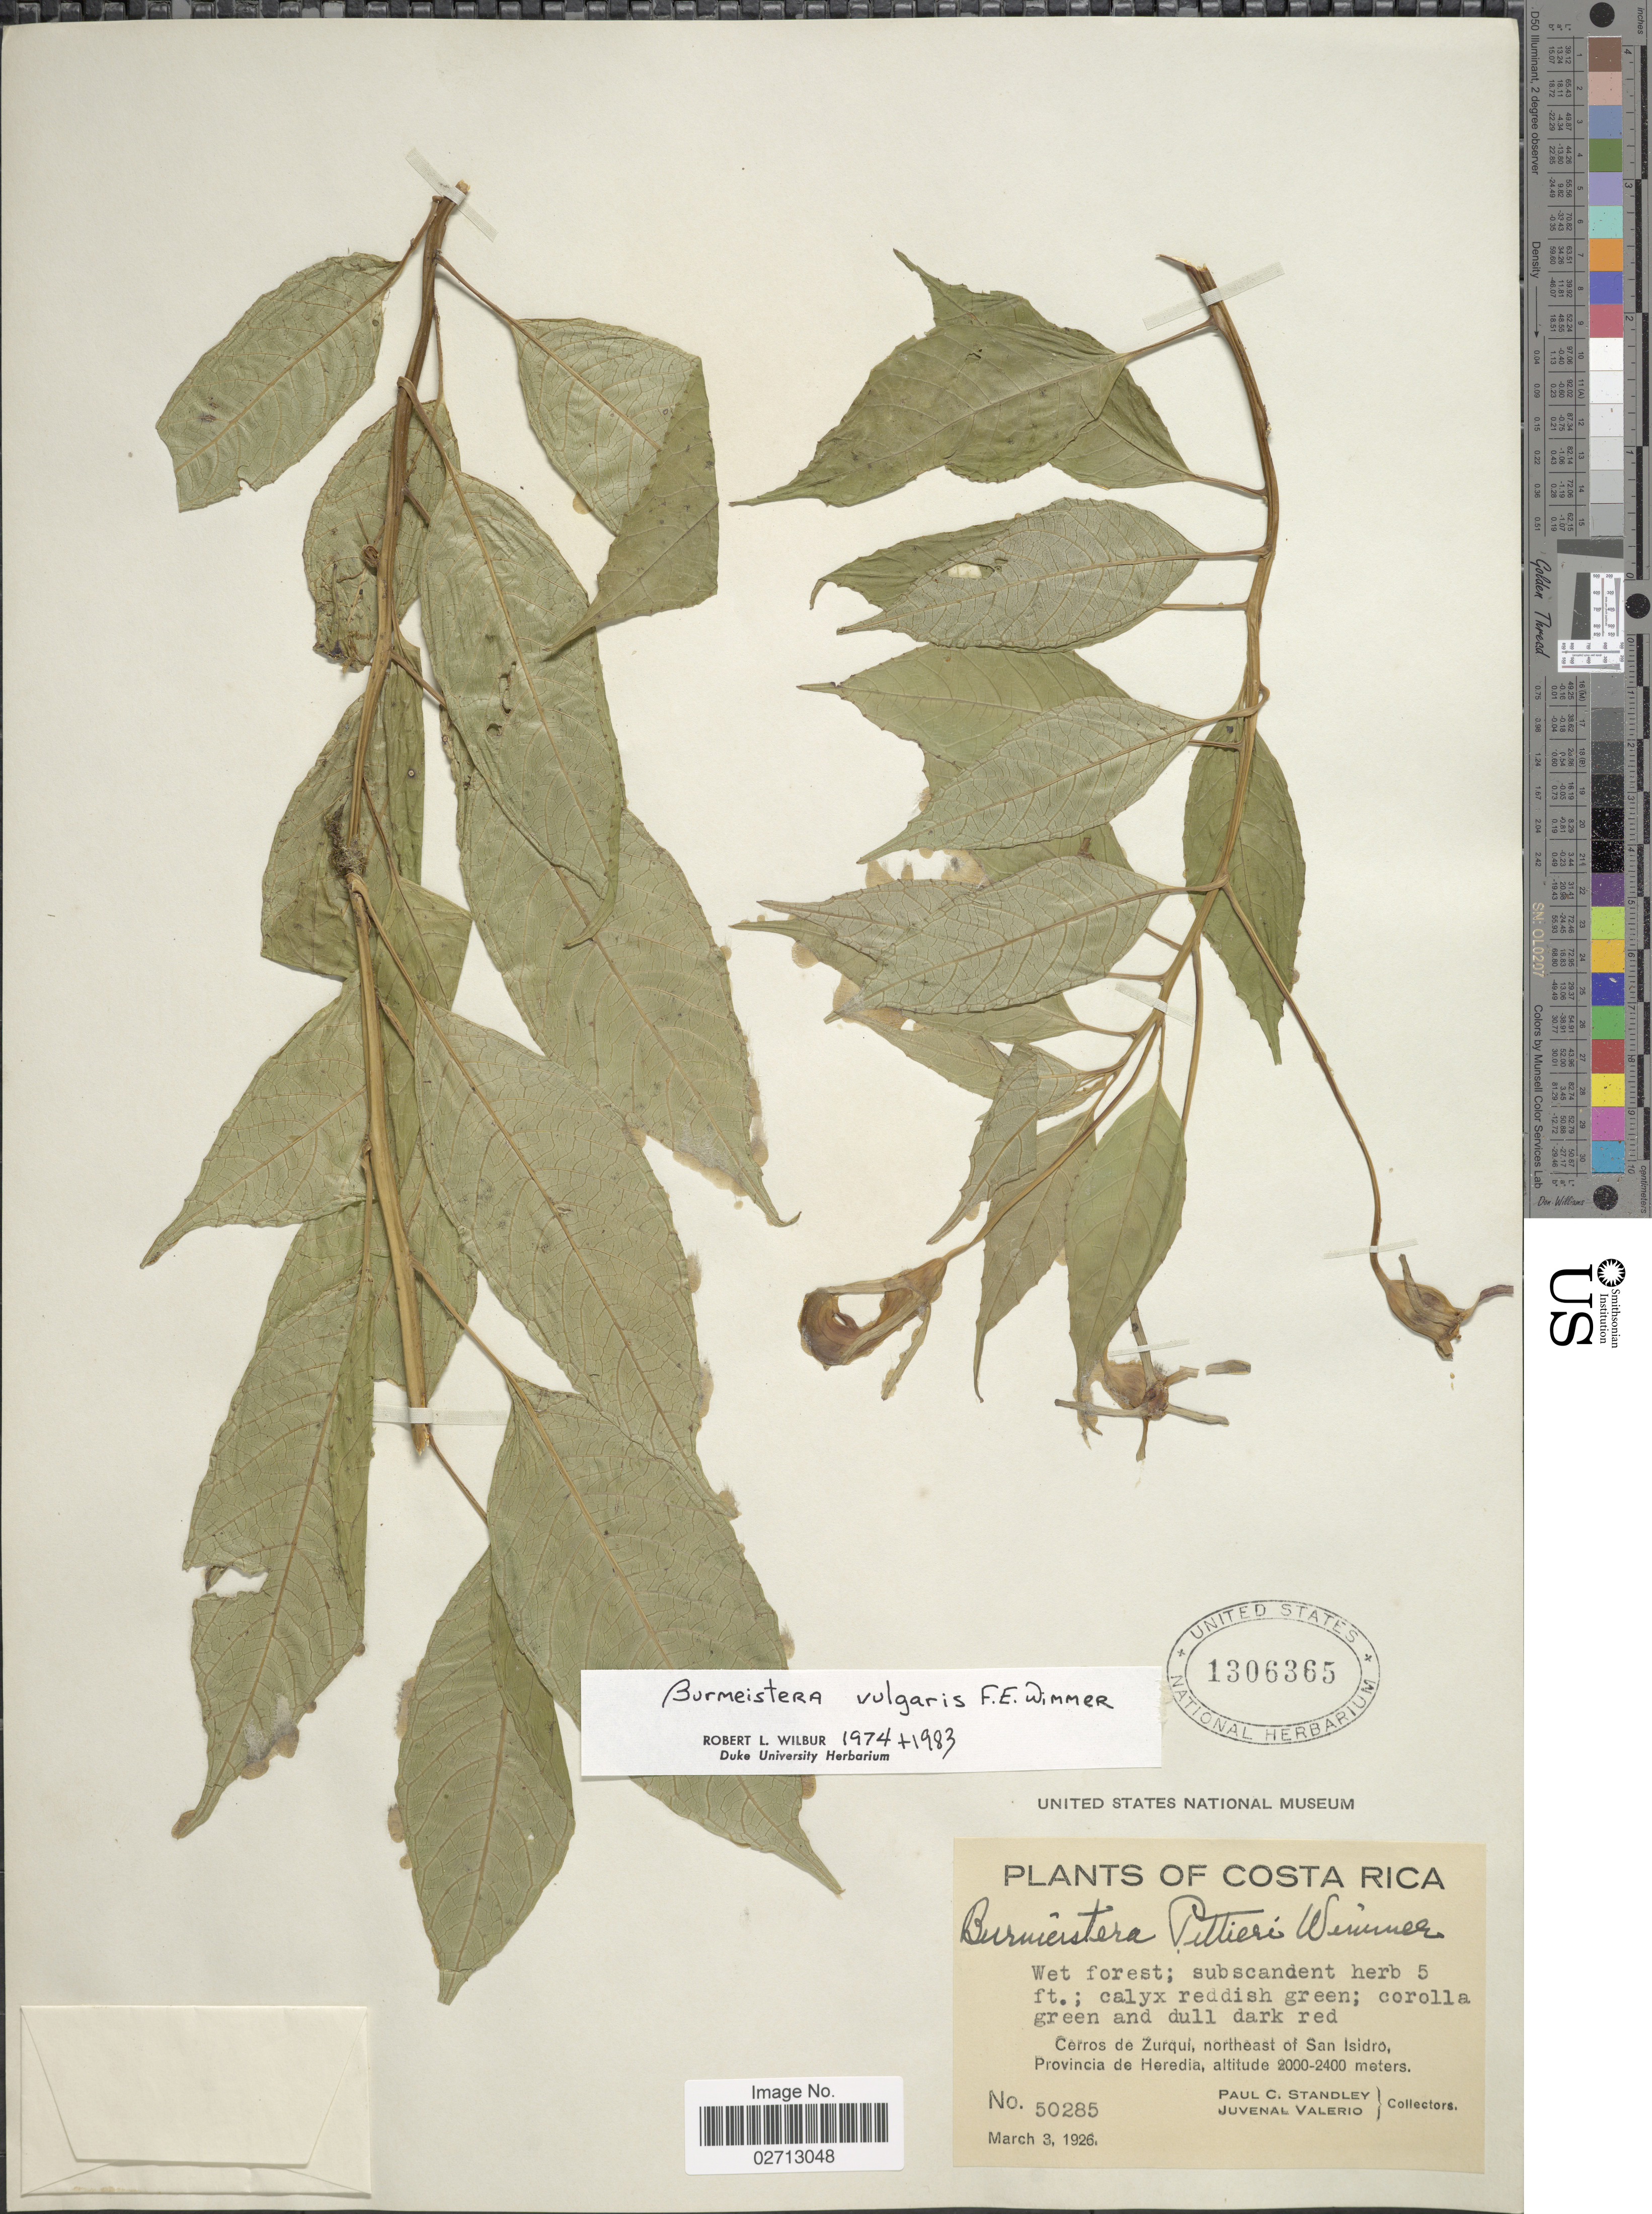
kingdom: Plantae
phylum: Tracheophyta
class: Magnoliopsida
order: Asterales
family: Campanulaceae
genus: Burmeistera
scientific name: Burmeistera vulgaris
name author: E. Wimm.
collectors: P. C. Standley & J. Valerio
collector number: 50285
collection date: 1926-03-03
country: Costa Rica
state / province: Heredia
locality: Cerros de Zurqui, northeast of San Isidro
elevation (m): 2000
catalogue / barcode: US 1306365